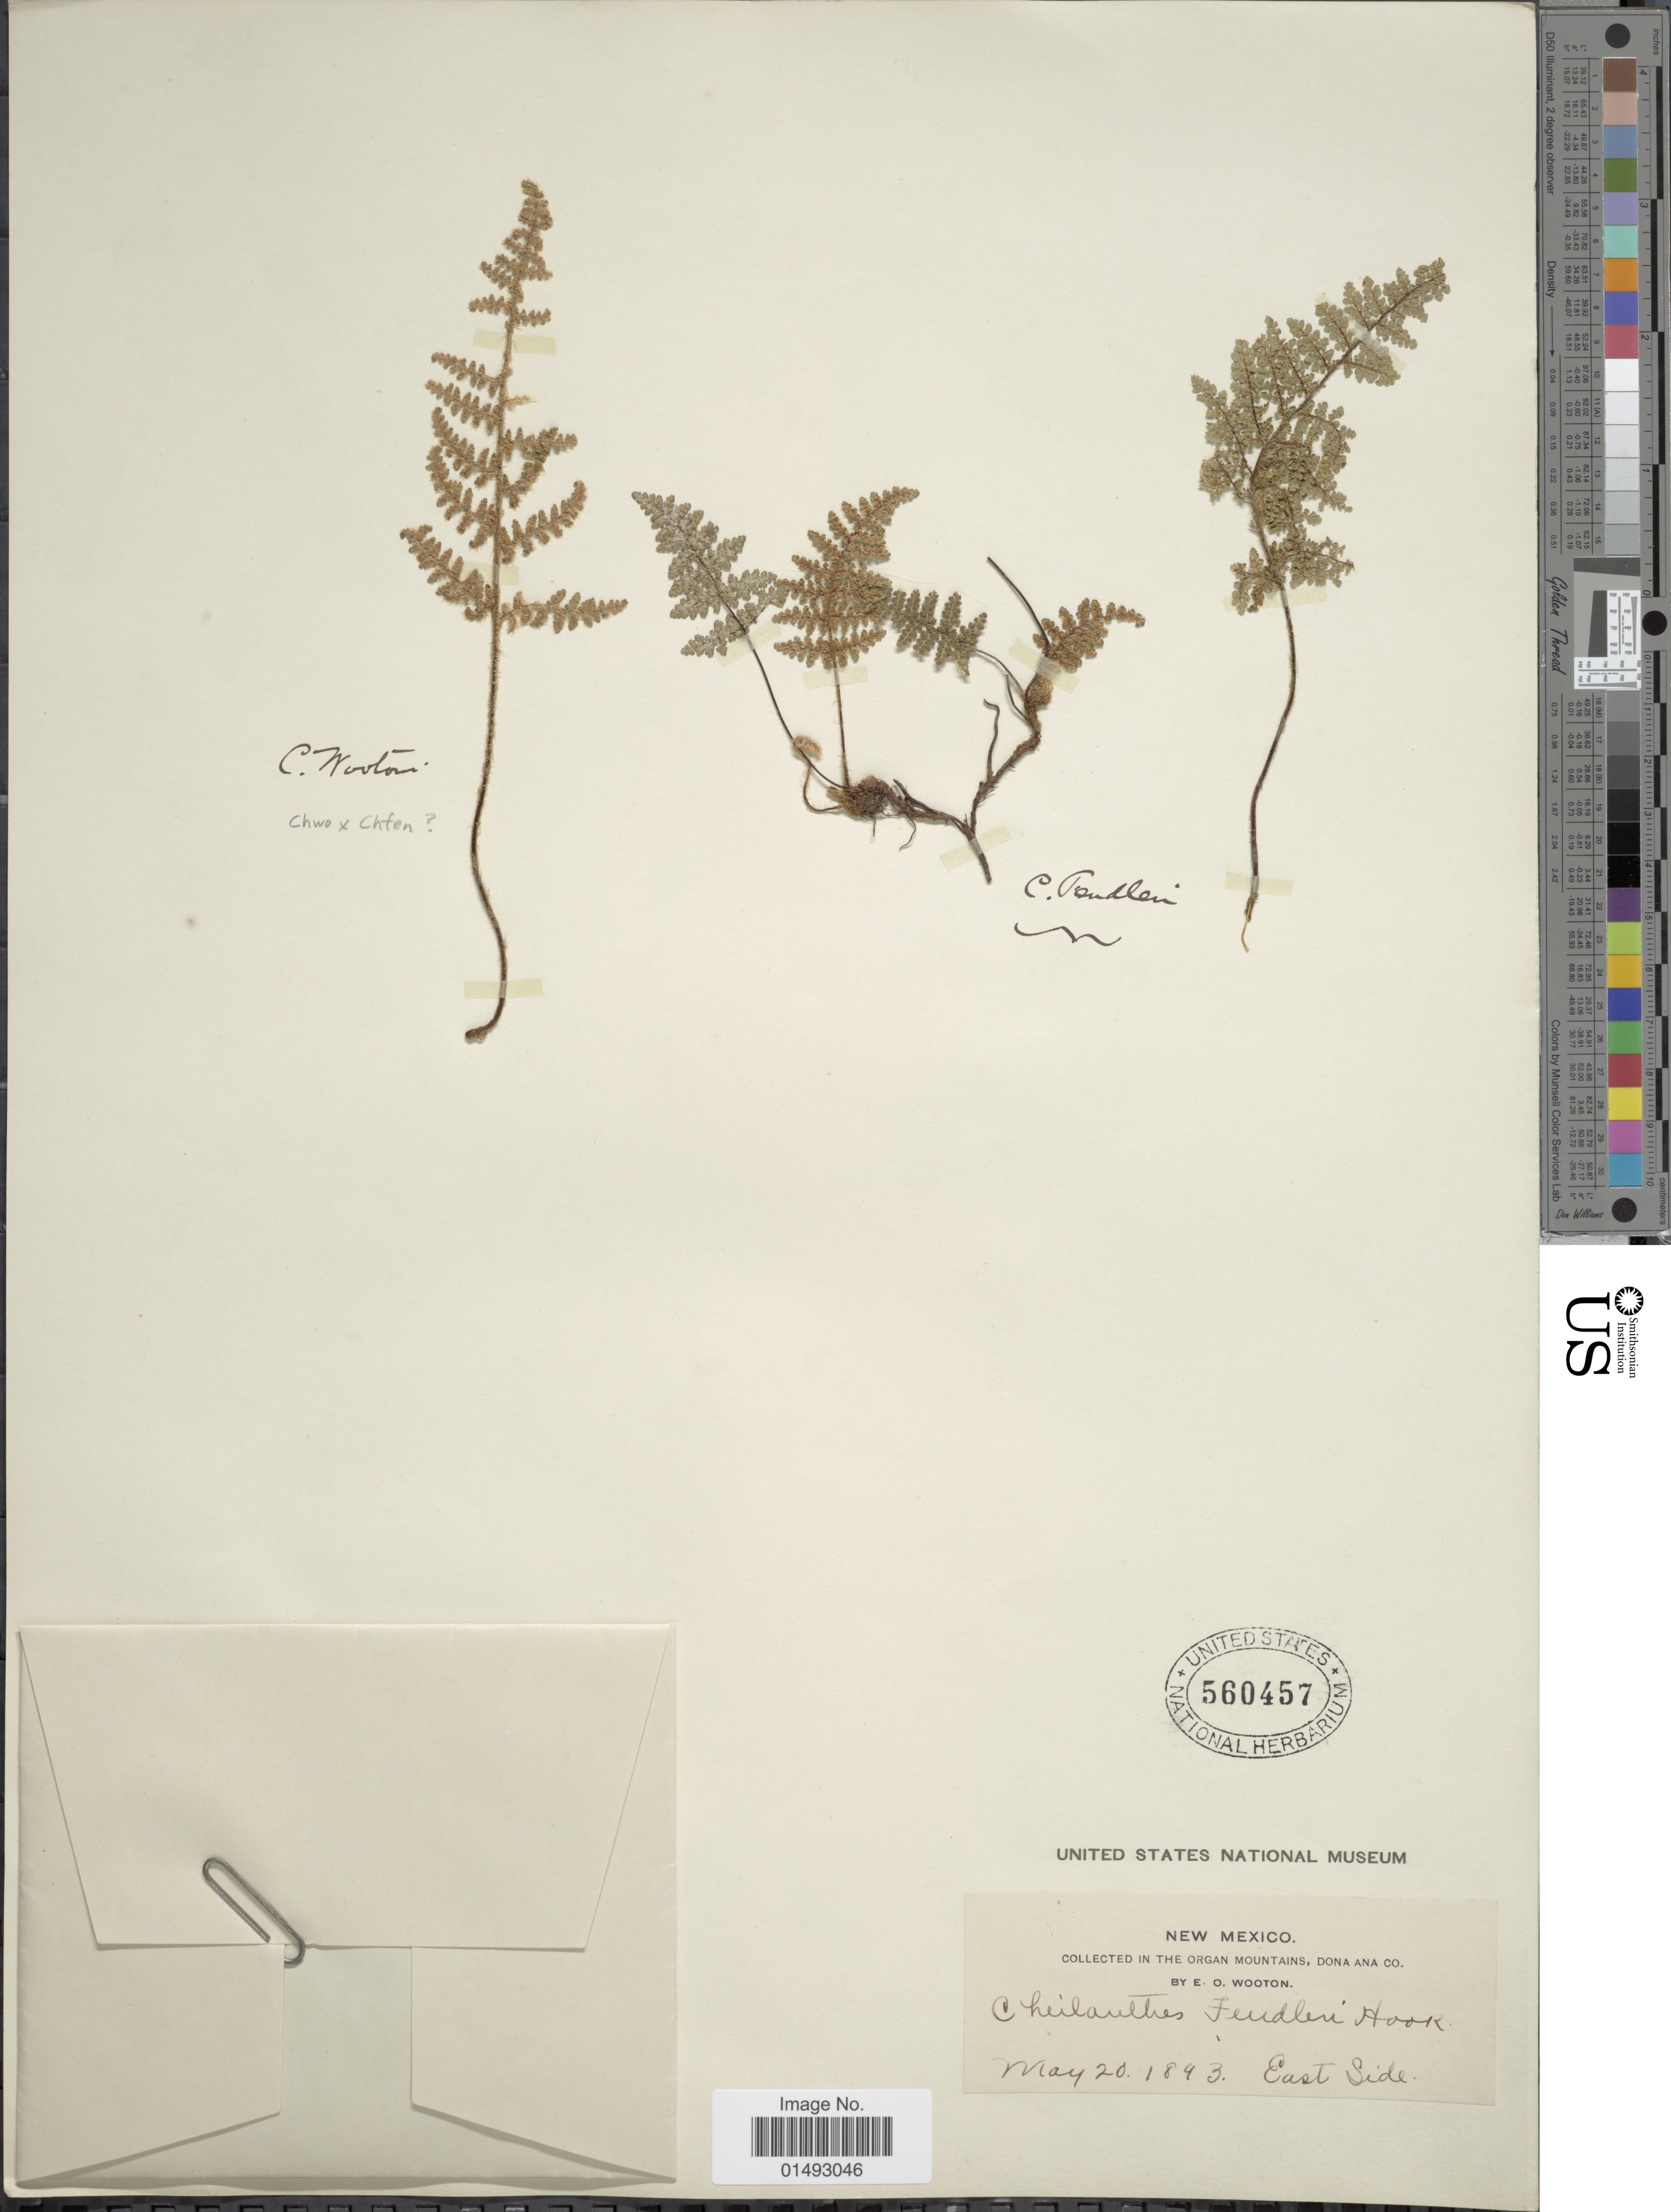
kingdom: Plantae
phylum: Tracheophyta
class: Polypodiopsida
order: Polypodiales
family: Pteridaceae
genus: Myriopteris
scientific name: Myriopteris fendleri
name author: (Hook.) E. Fourn.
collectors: E. O. Wooton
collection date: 1843-05-20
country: United States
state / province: New Mexico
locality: In the Organ Mountains, Dona Ana Co, East side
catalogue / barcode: US 560457